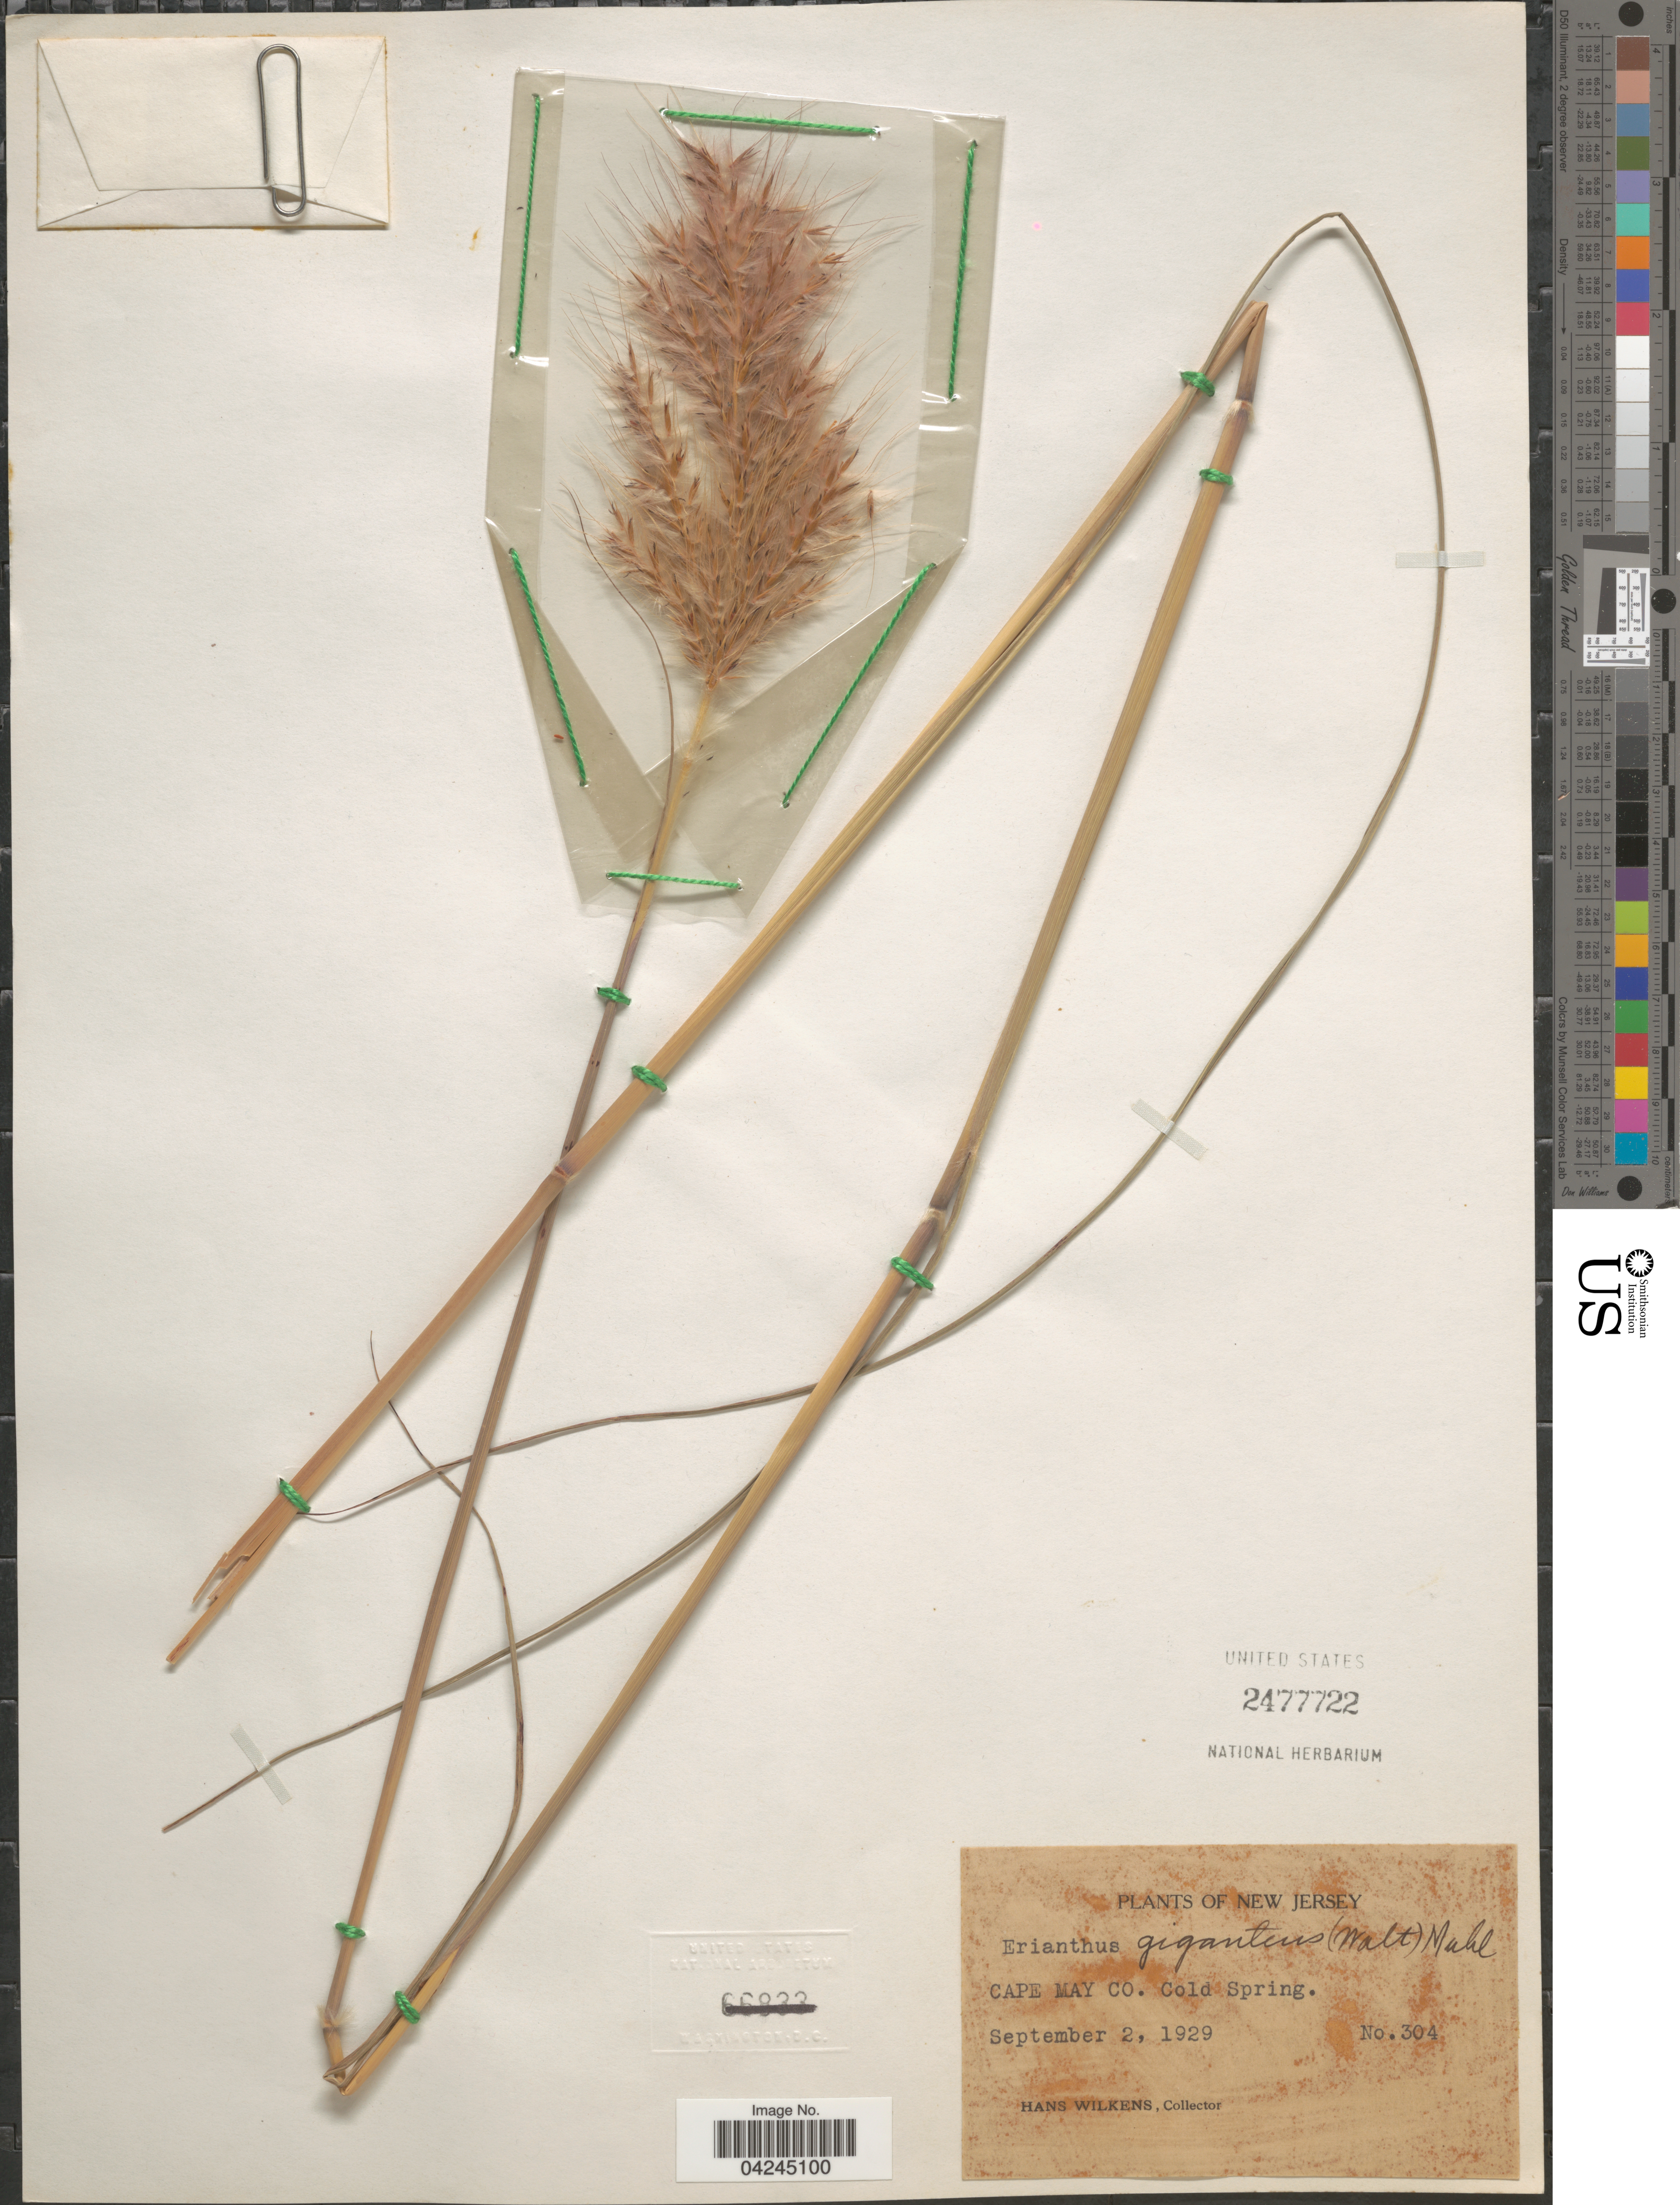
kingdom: Plantae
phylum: Tracheophyta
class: Liliopsida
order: Poales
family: Poaceae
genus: Erianthus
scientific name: Erianthus giganteus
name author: (Walter) P. Beauv.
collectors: H. Wilkens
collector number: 304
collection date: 1929-09-02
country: United States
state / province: New Jersey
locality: Cape May Co. Cold Spring.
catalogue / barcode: US 2477722